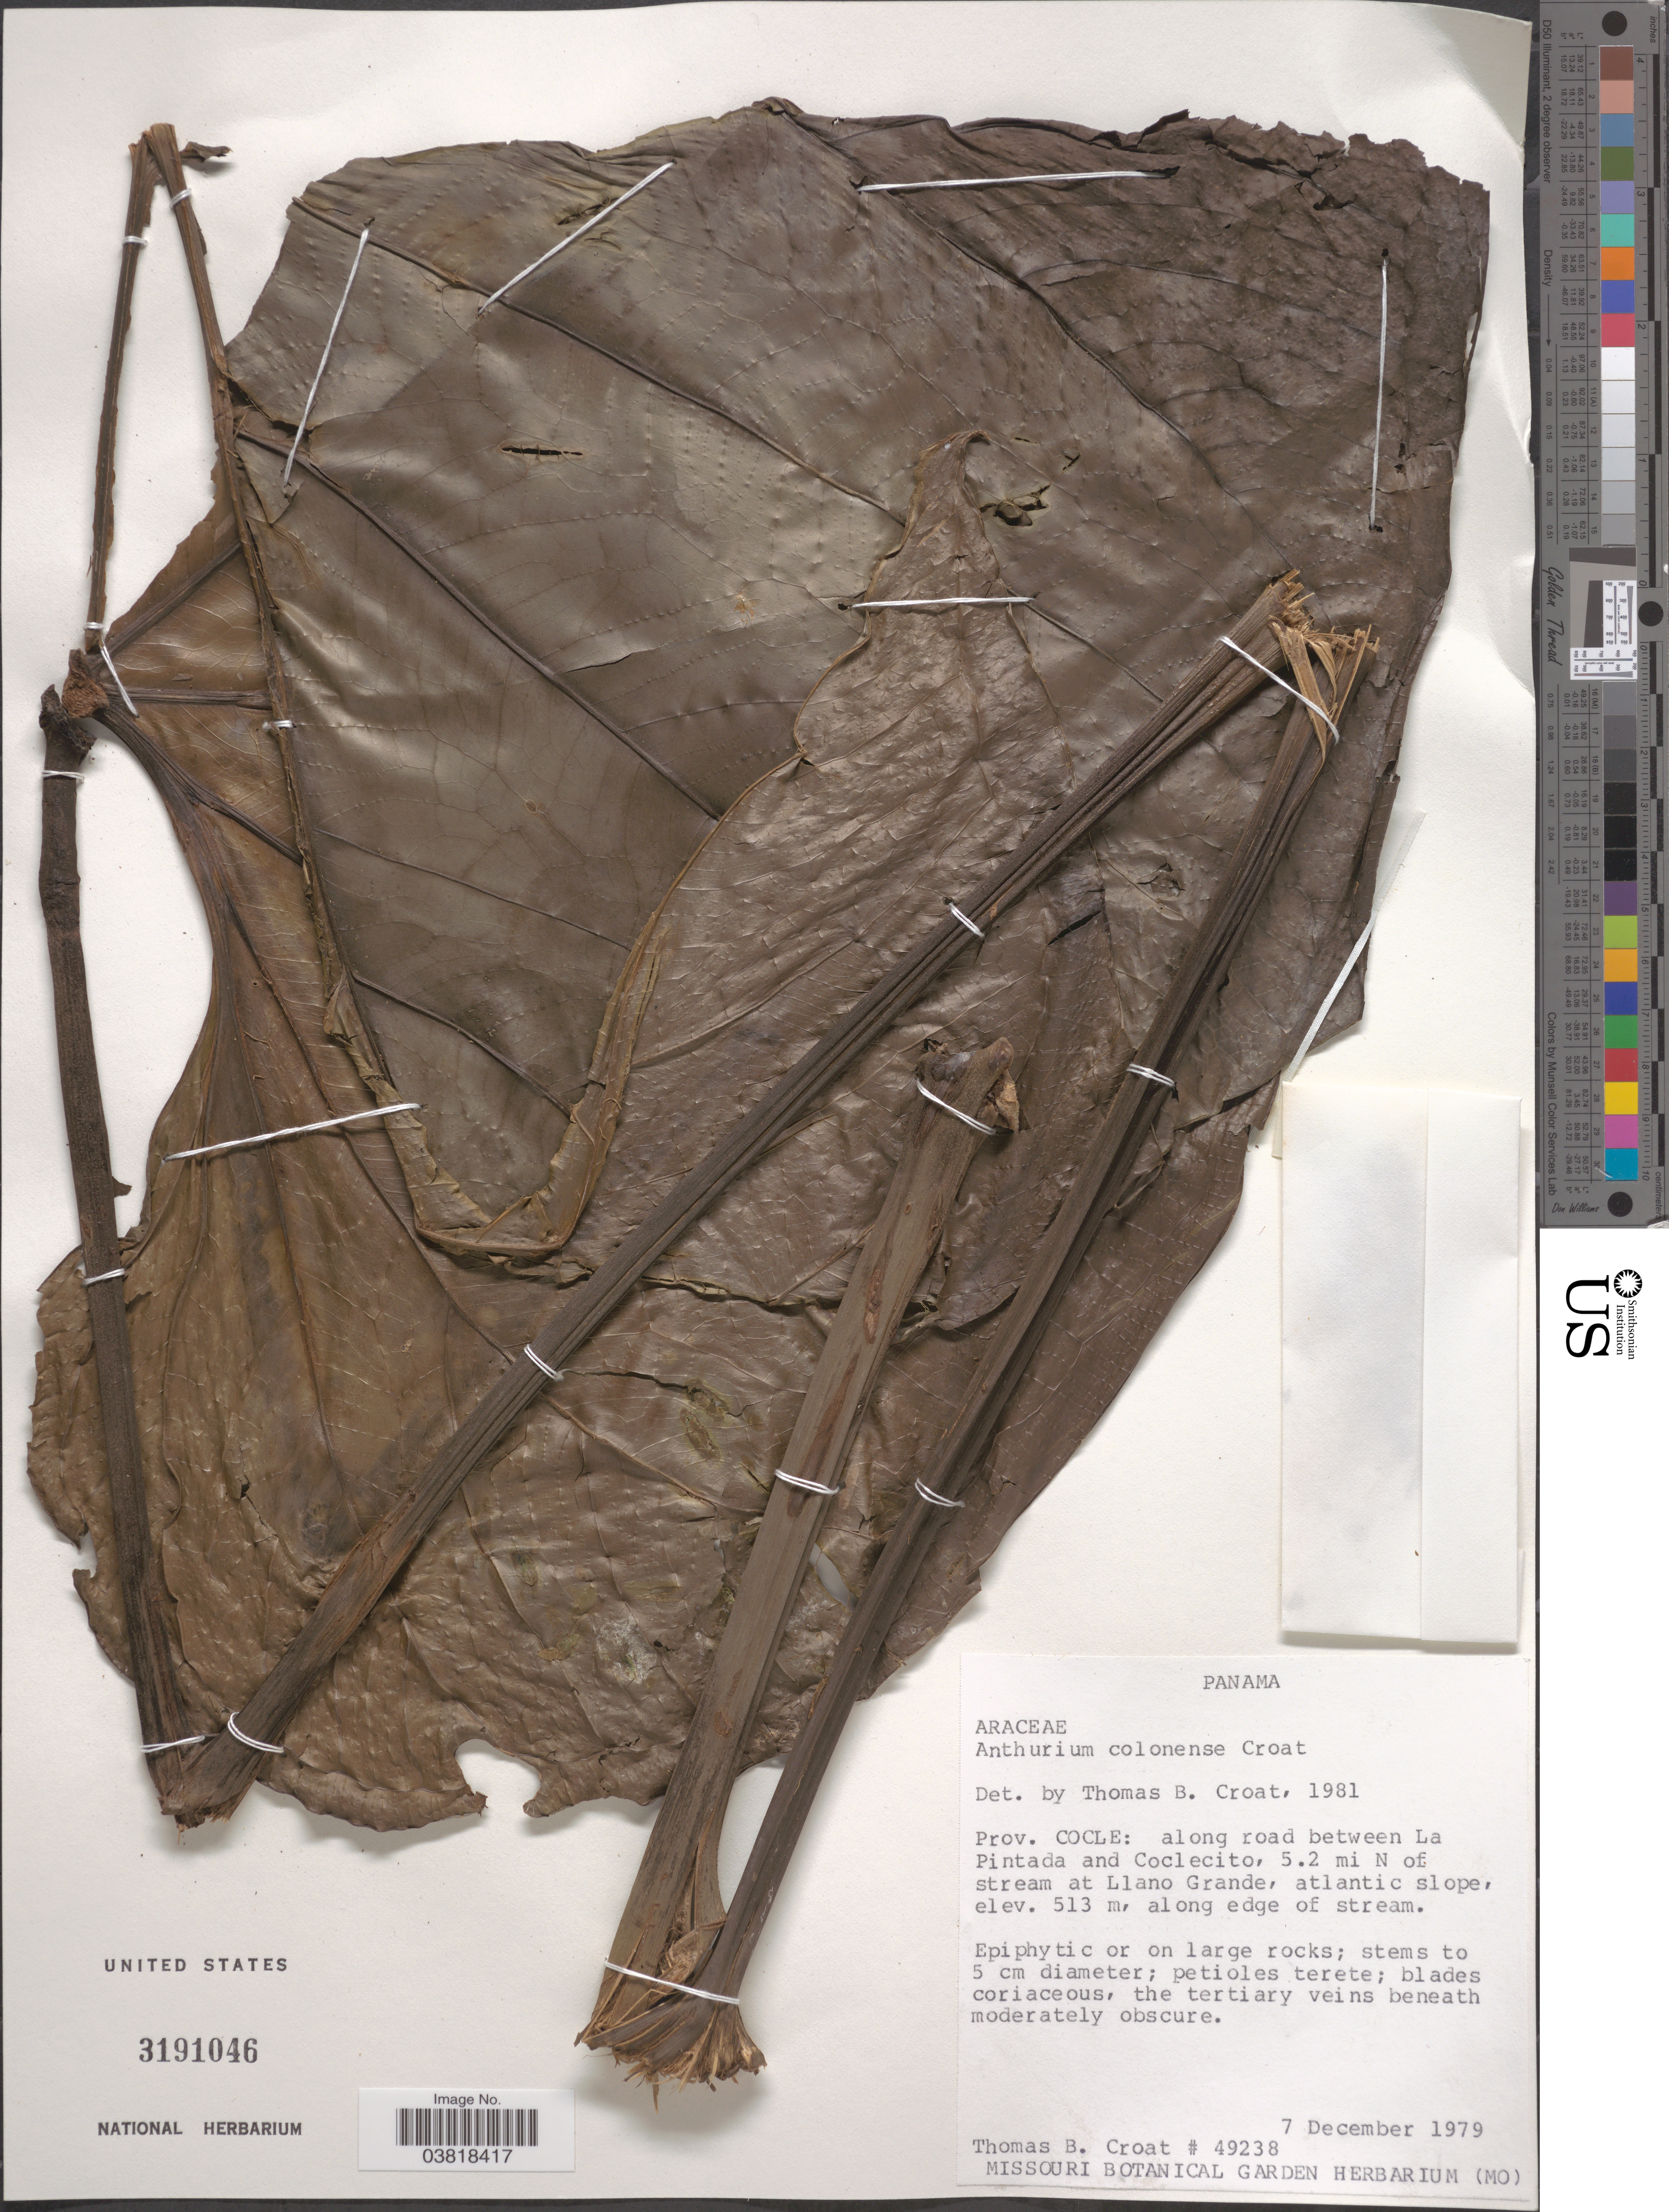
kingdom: Plantae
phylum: Tracheophyta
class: Liliopsida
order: Alismatales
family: Araceae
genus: Anthurium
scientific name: Anthurium colonense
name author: Croat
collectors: T. B. Croat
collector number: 49238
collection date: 1979-12-07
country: Panama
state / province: Cocle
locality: Along road between La Pintada and Coclecito, 5.2 mi N of stream at Llano Grande, atlantic slope, along edge of stream.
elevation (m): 513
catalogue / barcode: US 3191046